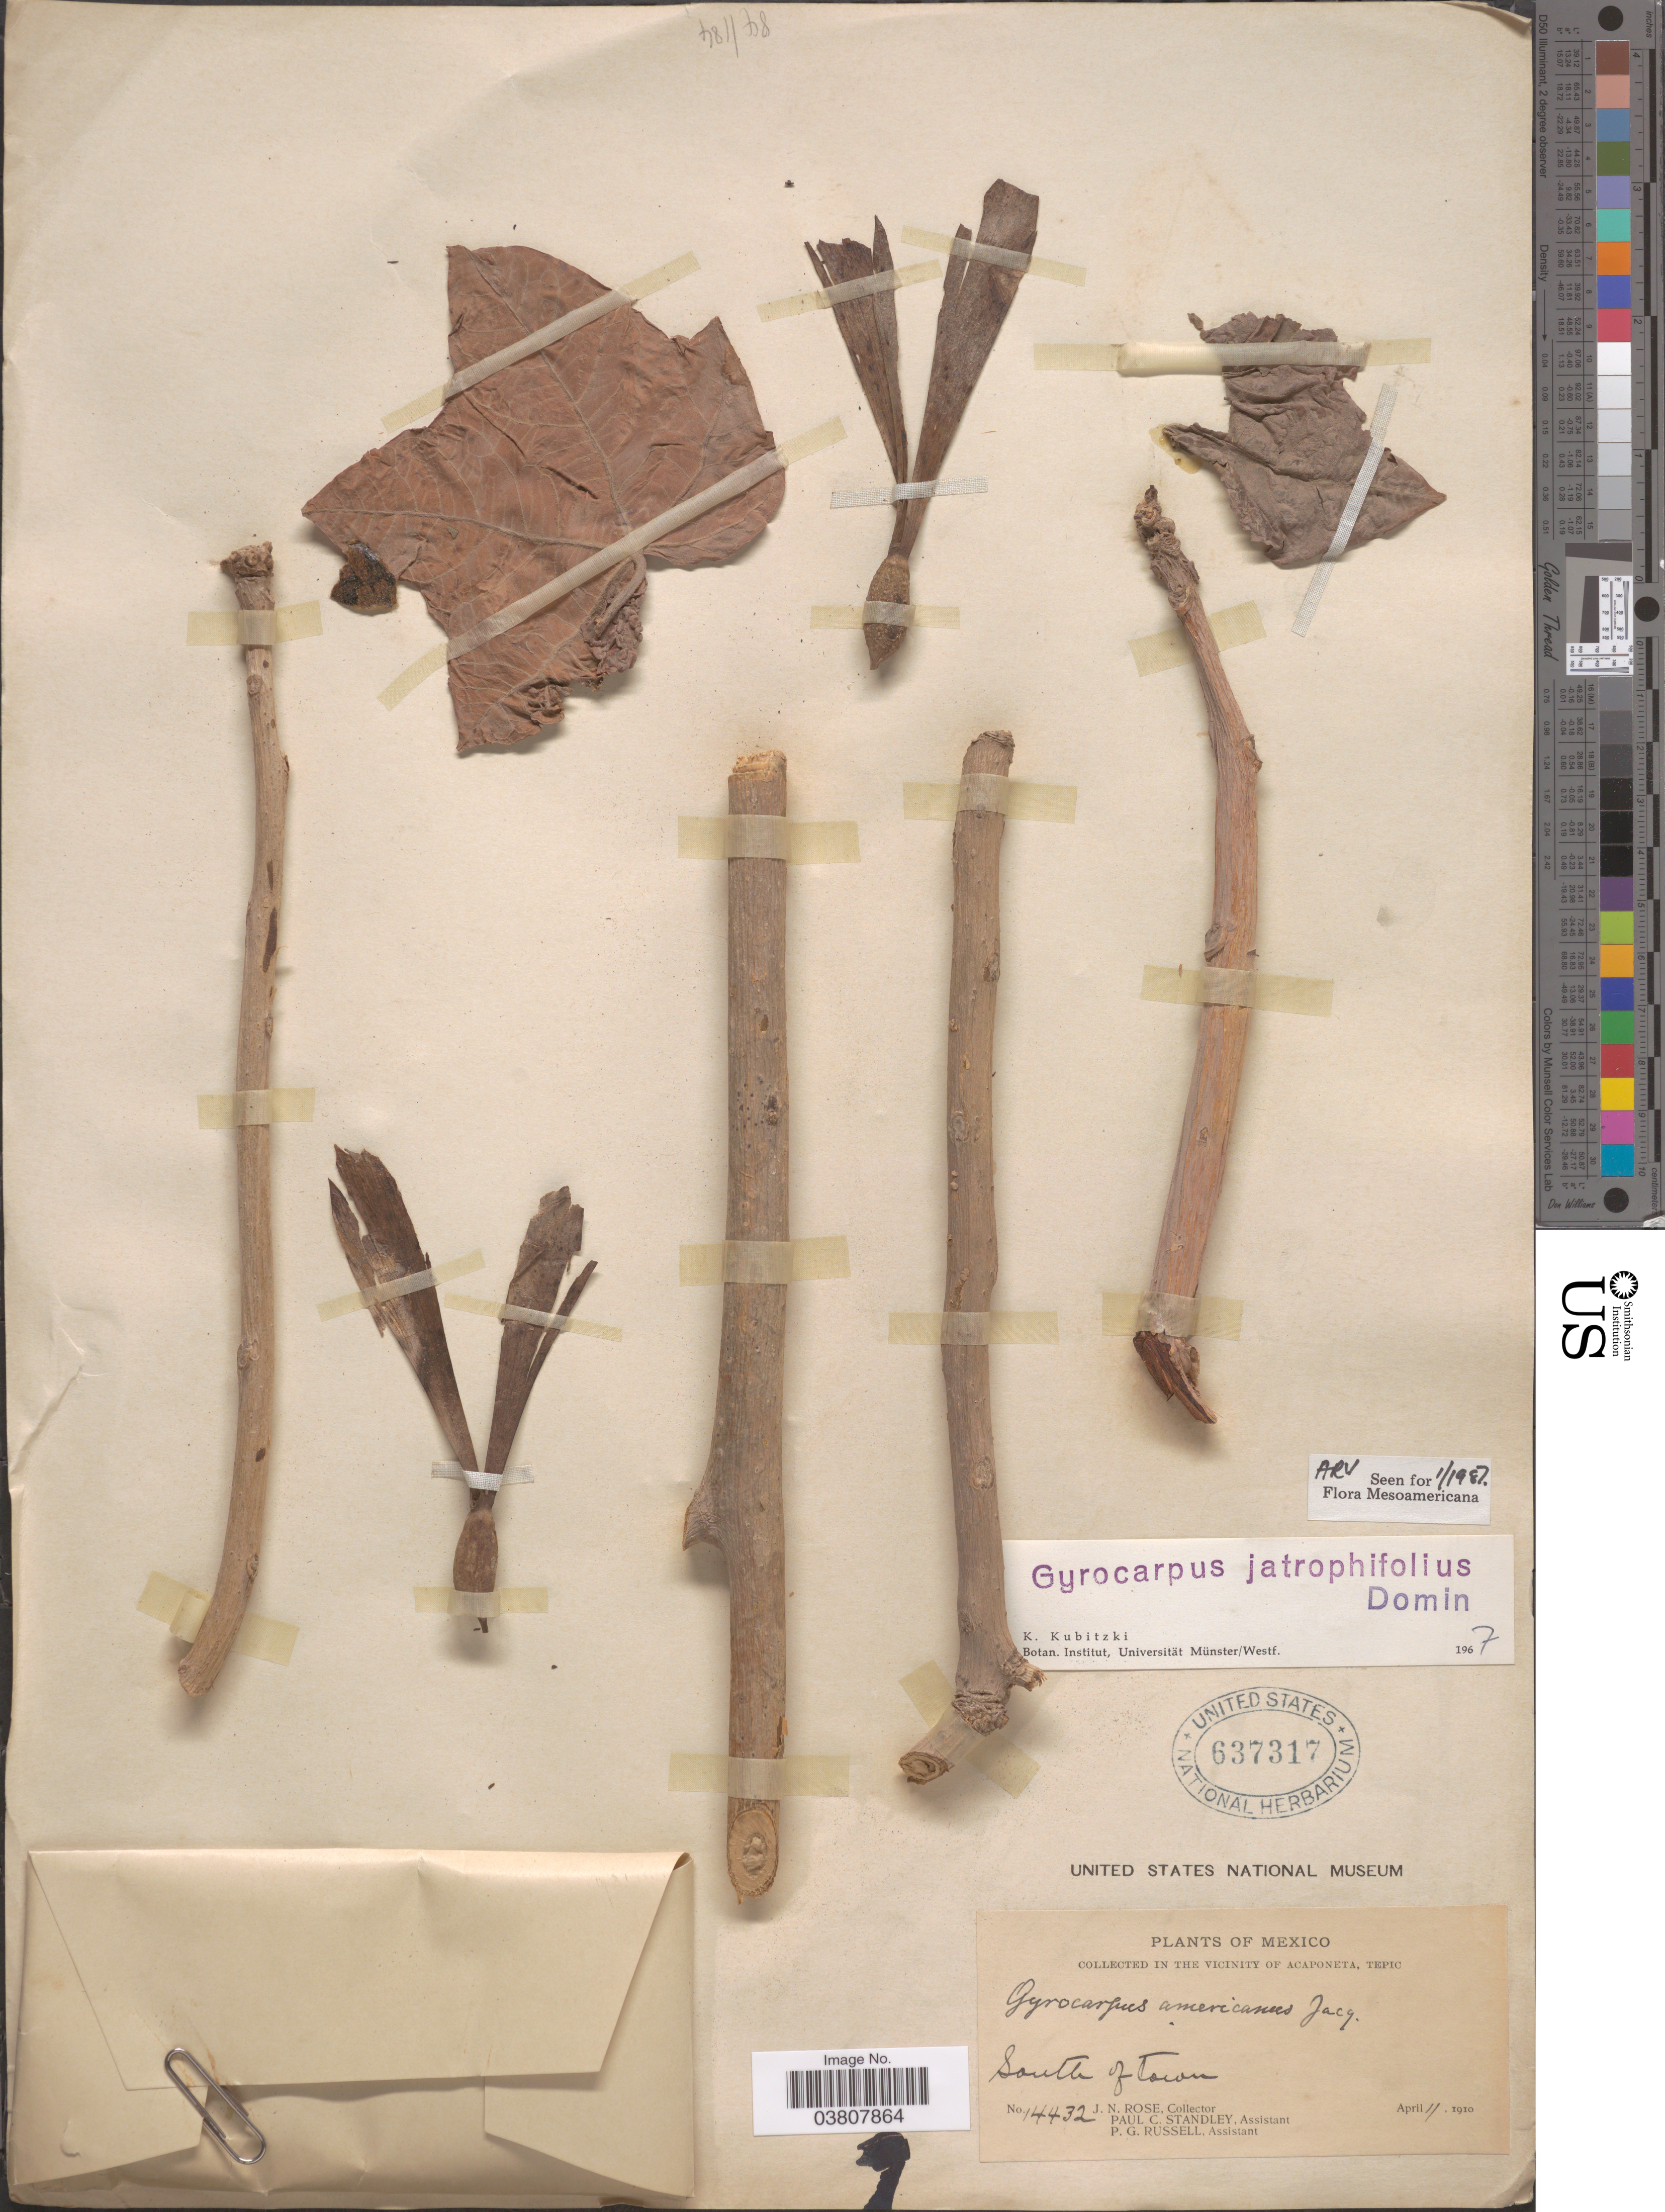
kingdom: Plantae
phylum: Tracheophyta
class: Magnoliopsida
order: Laurales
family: Hernandiaceae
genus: Gyrocarpus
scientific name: Gyrocarpus jatrophifolius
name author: Domin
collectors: J. N. Rose, P. C. Standley & P. G. Russell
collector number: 14432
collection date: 1910-04-11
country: Mexico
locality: In The vicinity of Acaponeta, Tepic. South of Town.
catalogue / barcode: US 637317